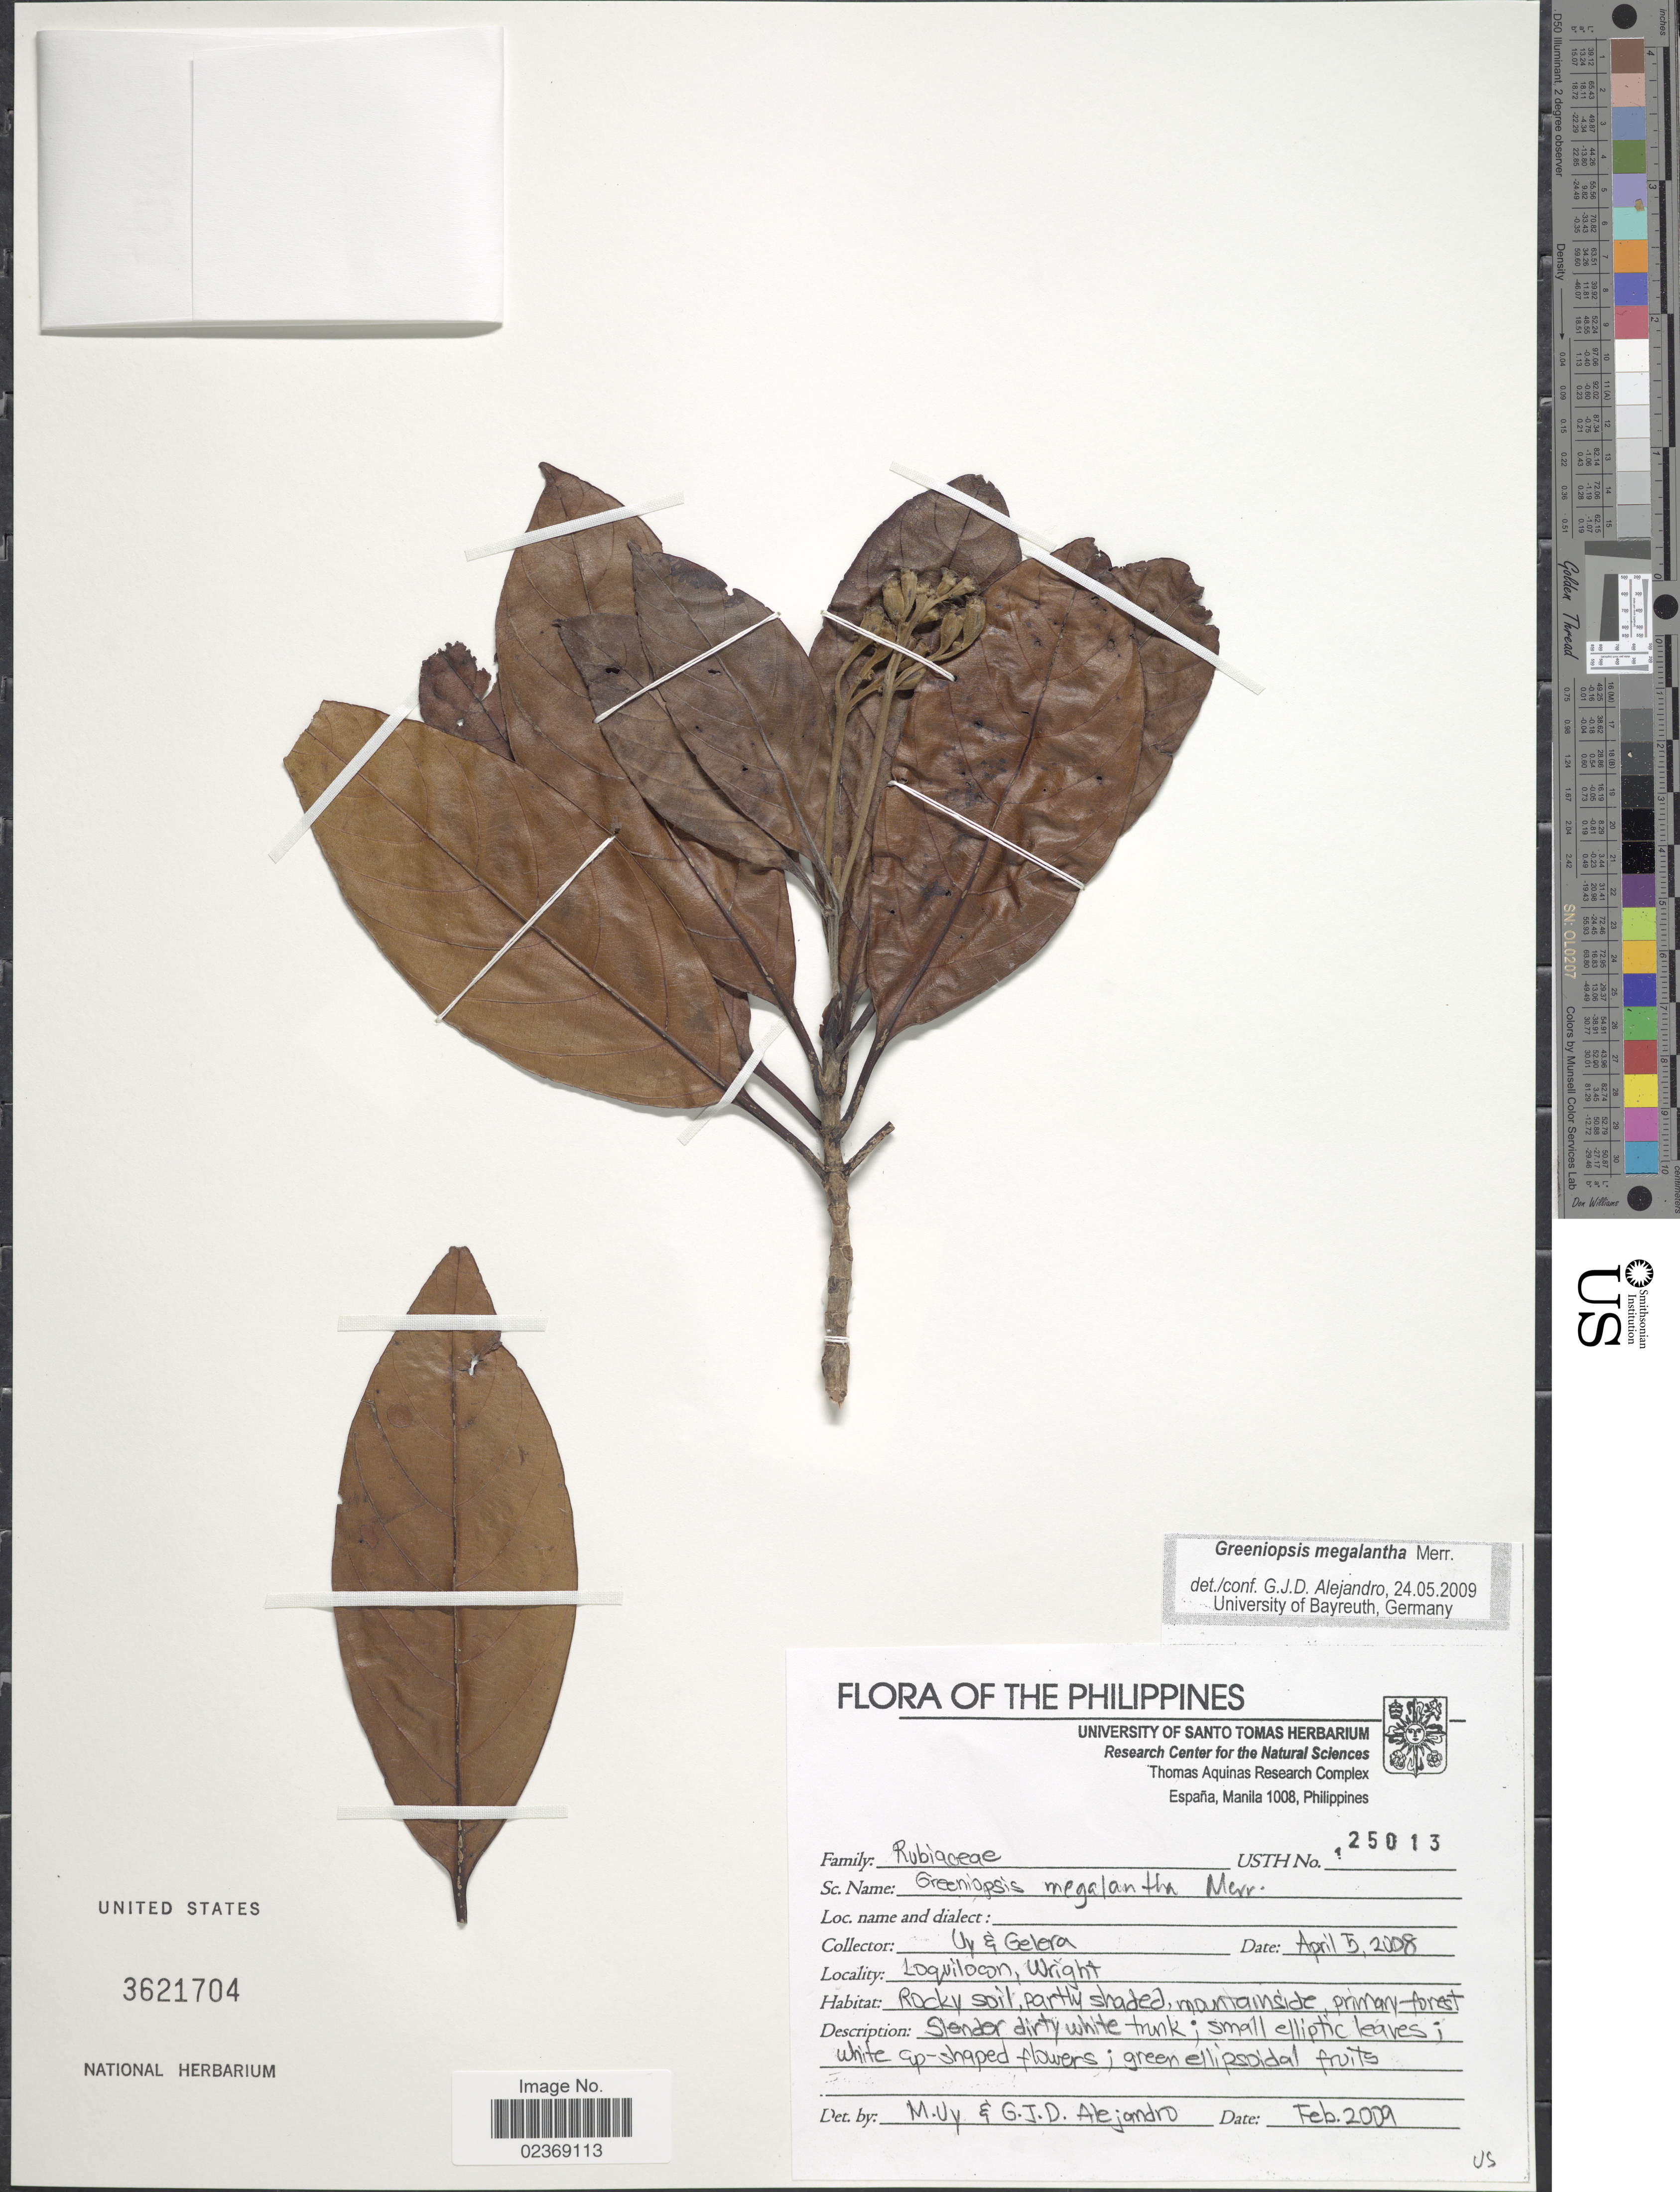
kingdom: Plantae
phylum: Tracheophyta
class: Magnoliopsida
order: Gentianales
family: Rubiaceae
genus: Greeniopsis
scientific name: Greeniopsis megalantha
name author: Merr.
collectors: M. Uy & Gelera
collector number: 125013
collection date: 2008-04-05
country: Philippines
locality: Loquilocon, Wright, Rocky soil, partly shaded, mountainside, primary forest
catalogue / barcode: US 3621704